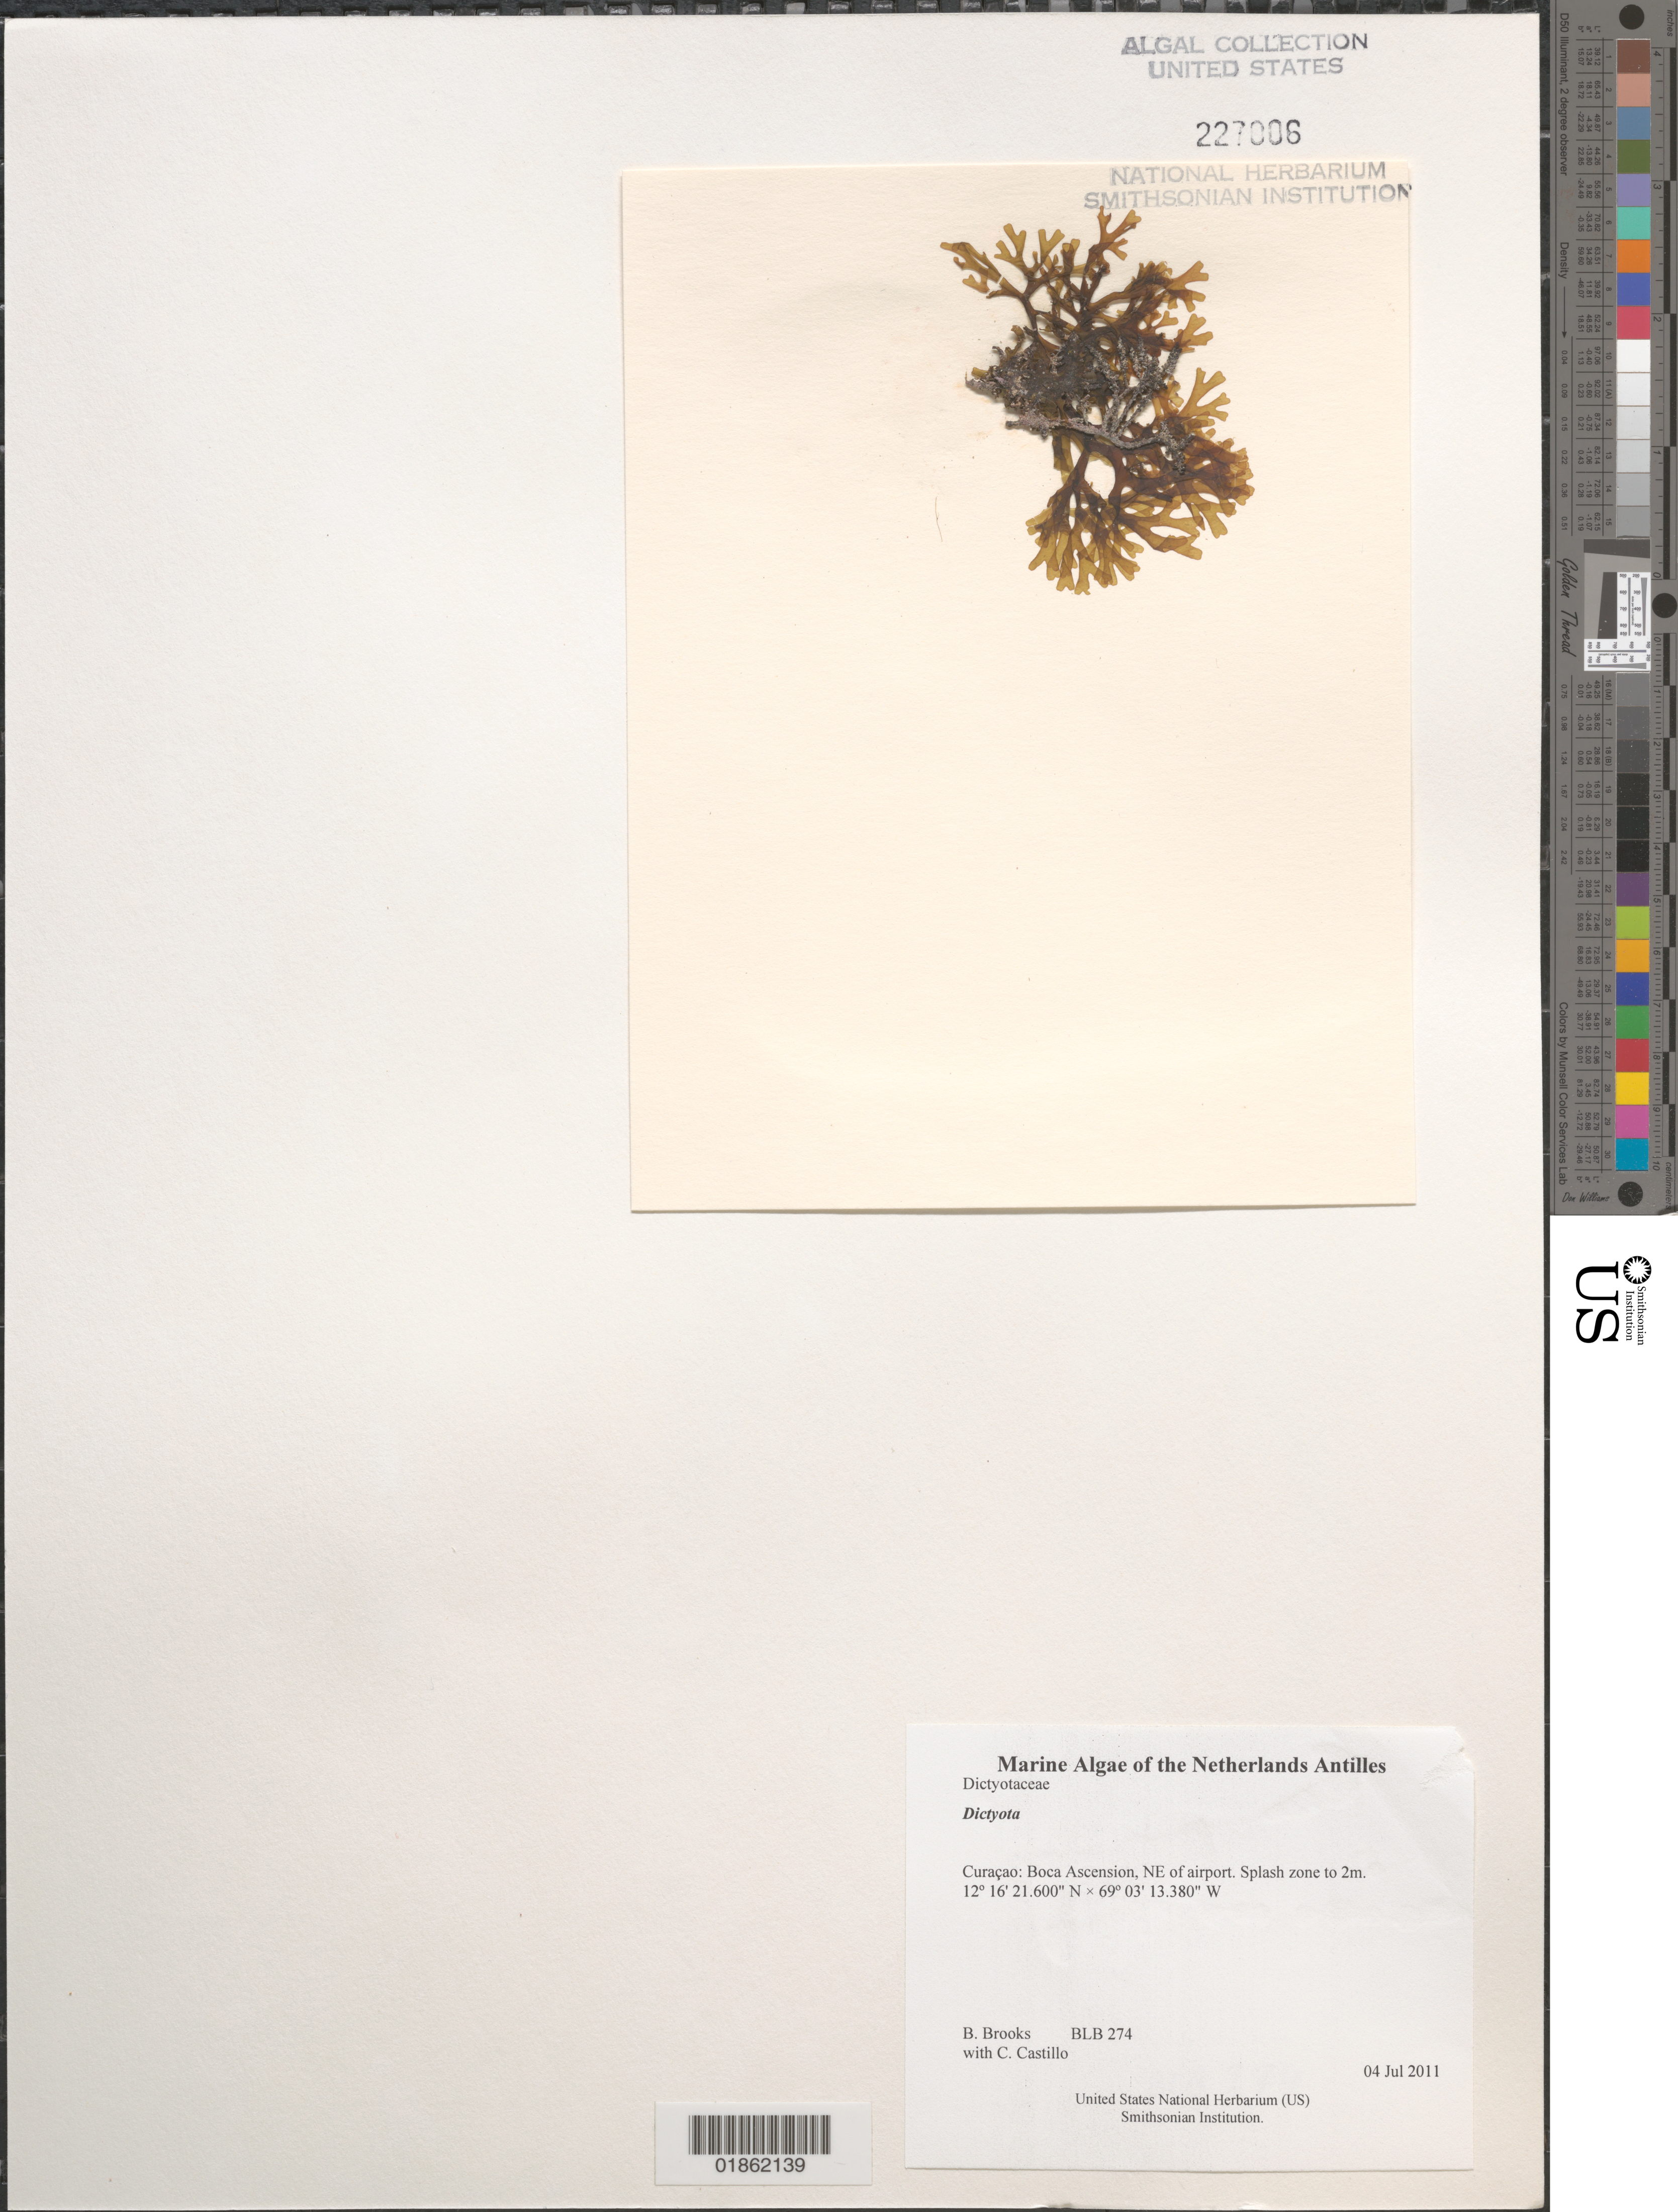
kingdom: Chromista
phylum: Ochrophyta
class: Phaeophyceae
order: Dictyotales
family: Dictyotaceae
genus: Dictyota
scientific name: Dictyota sp.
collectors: B. Brooks & C. Castillo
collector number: BLB 274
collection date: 2011-07-04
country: Curaçao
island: Curaçao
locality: Boca Ascension, NE of airport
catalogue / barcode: US 227006